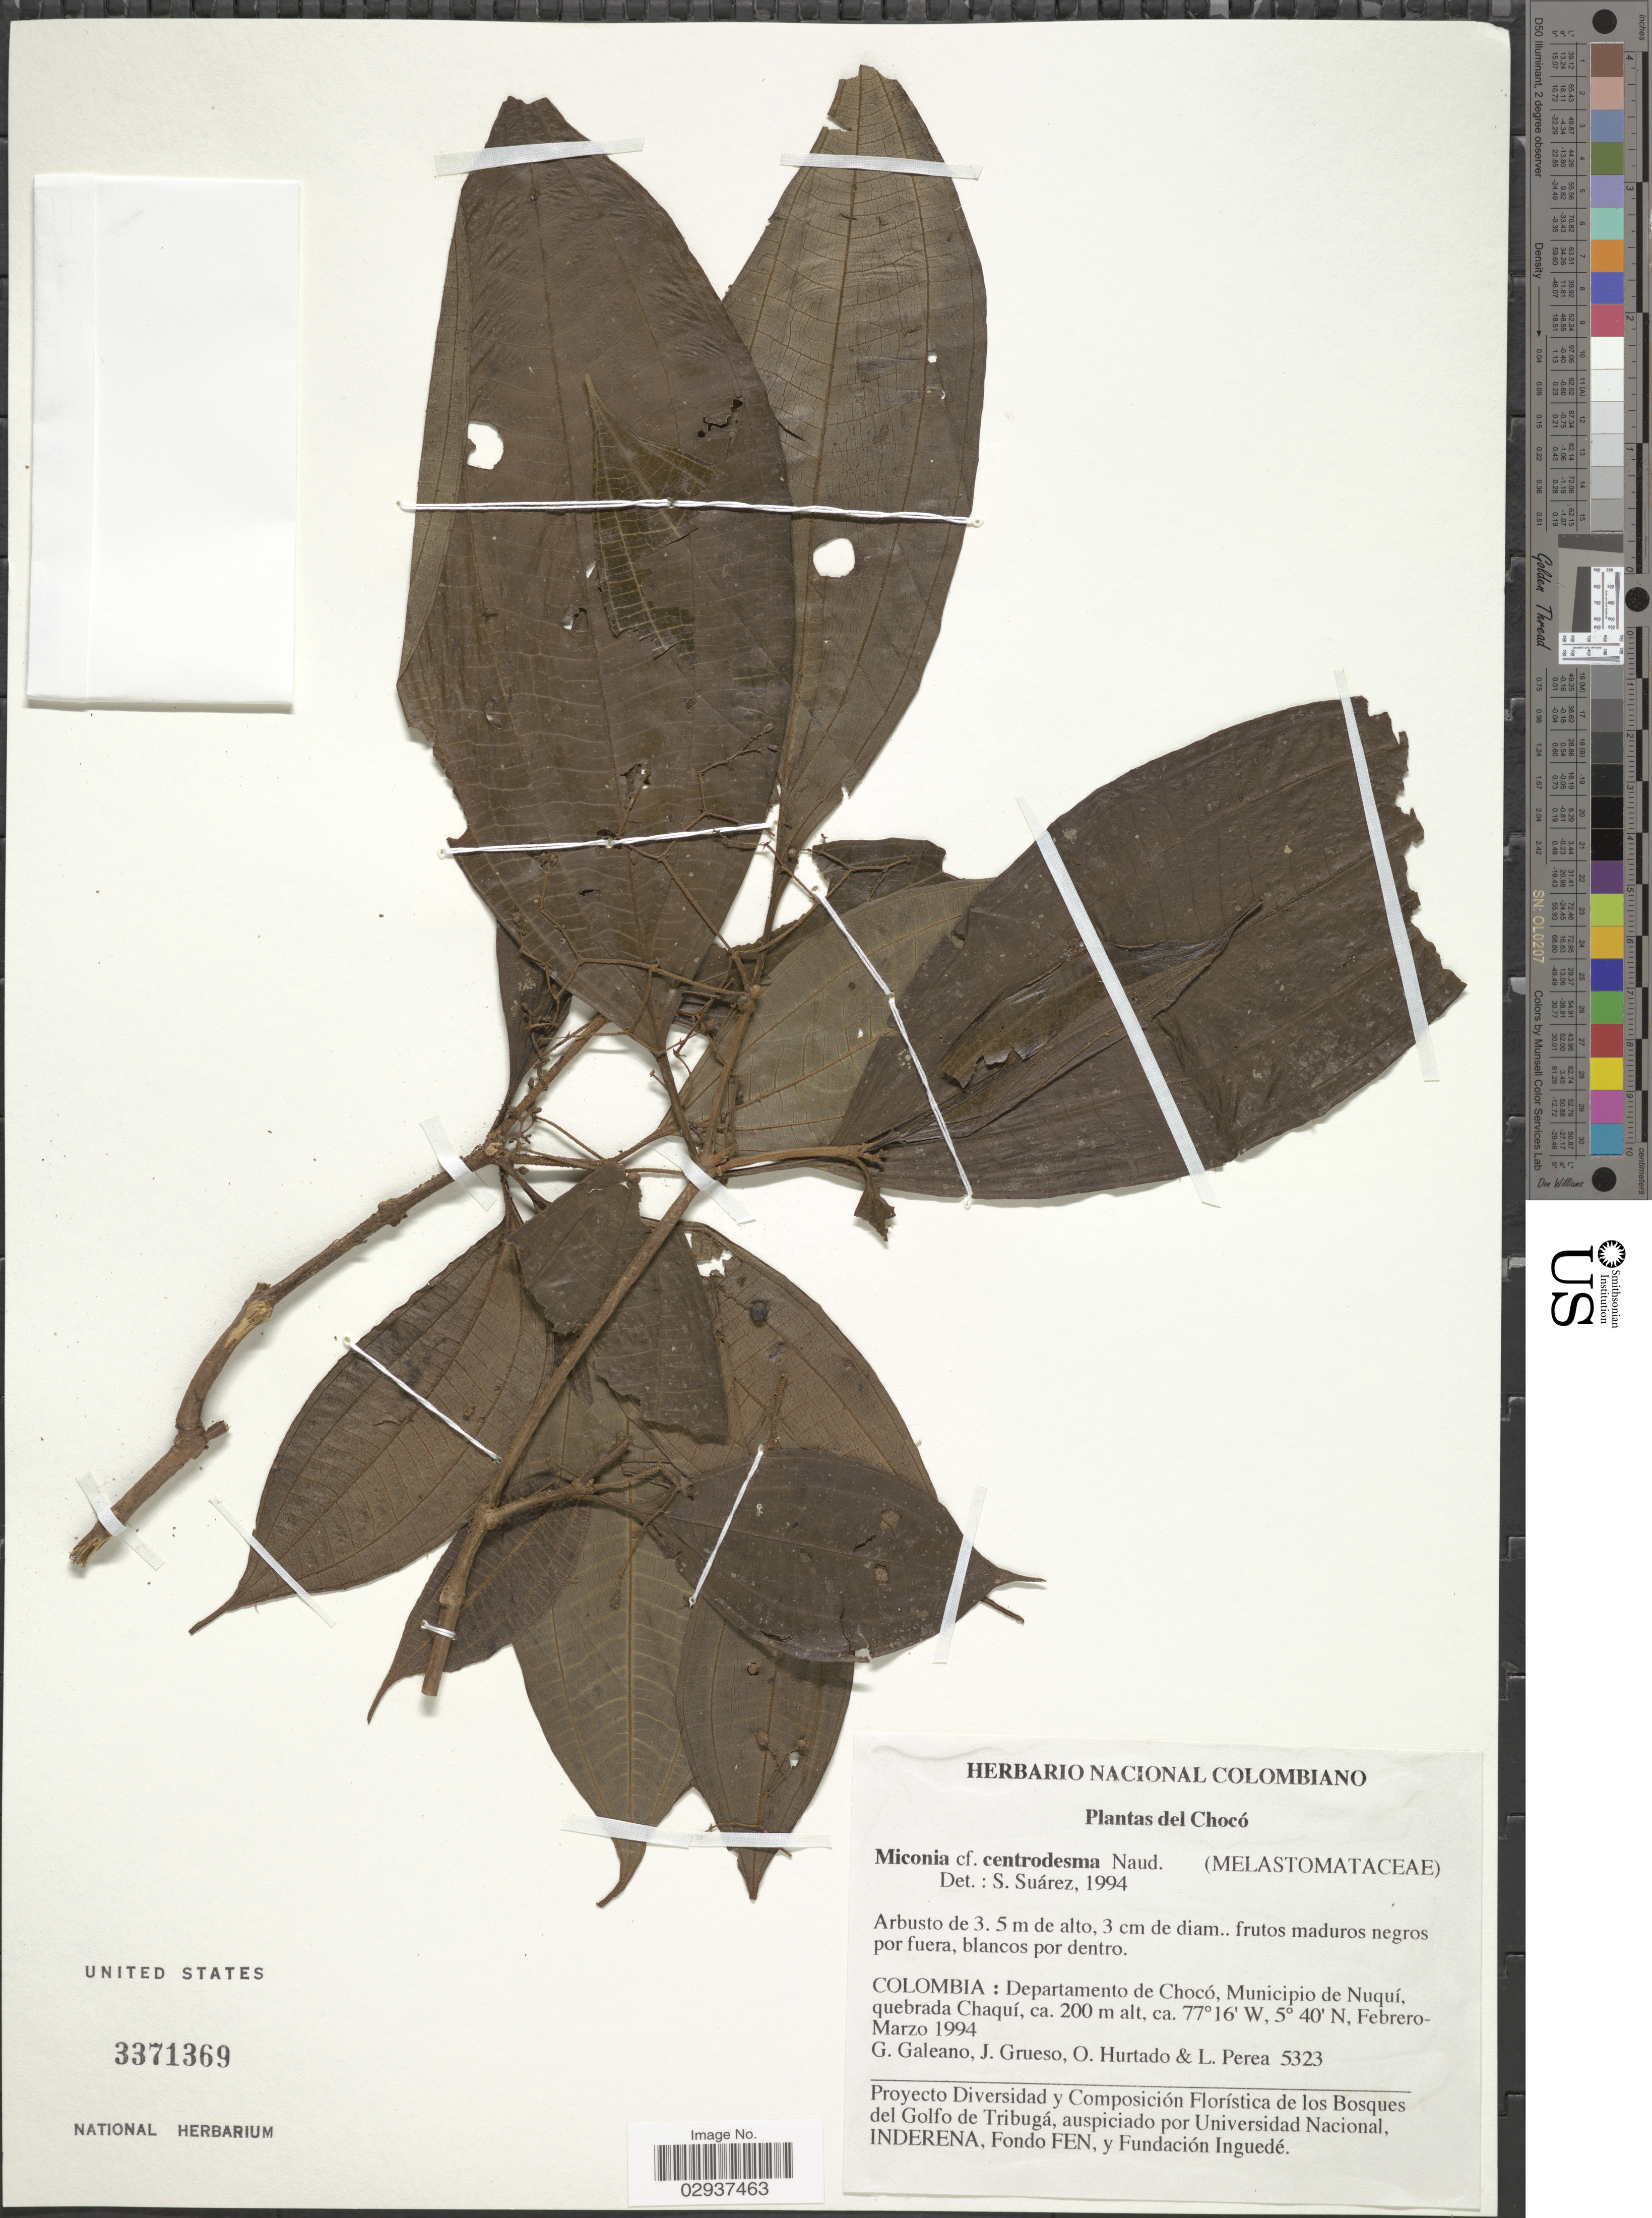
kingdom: Plantae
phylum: Tracheophyta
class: Magnoliopsida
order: Myrtales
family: Melastomataceae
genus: Miconia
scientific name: Miconia centrodesma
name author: Naudin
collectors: G. Galeano, J. Grueso, O. Hurtado & L. Perea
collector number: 5323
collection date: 1994-02/1994-03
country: Colombia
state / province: Chocó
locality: Departamento de Chocó, Municipio de Nuquí, quebrada Chaquí.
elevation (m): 200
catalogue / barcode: US 3371369